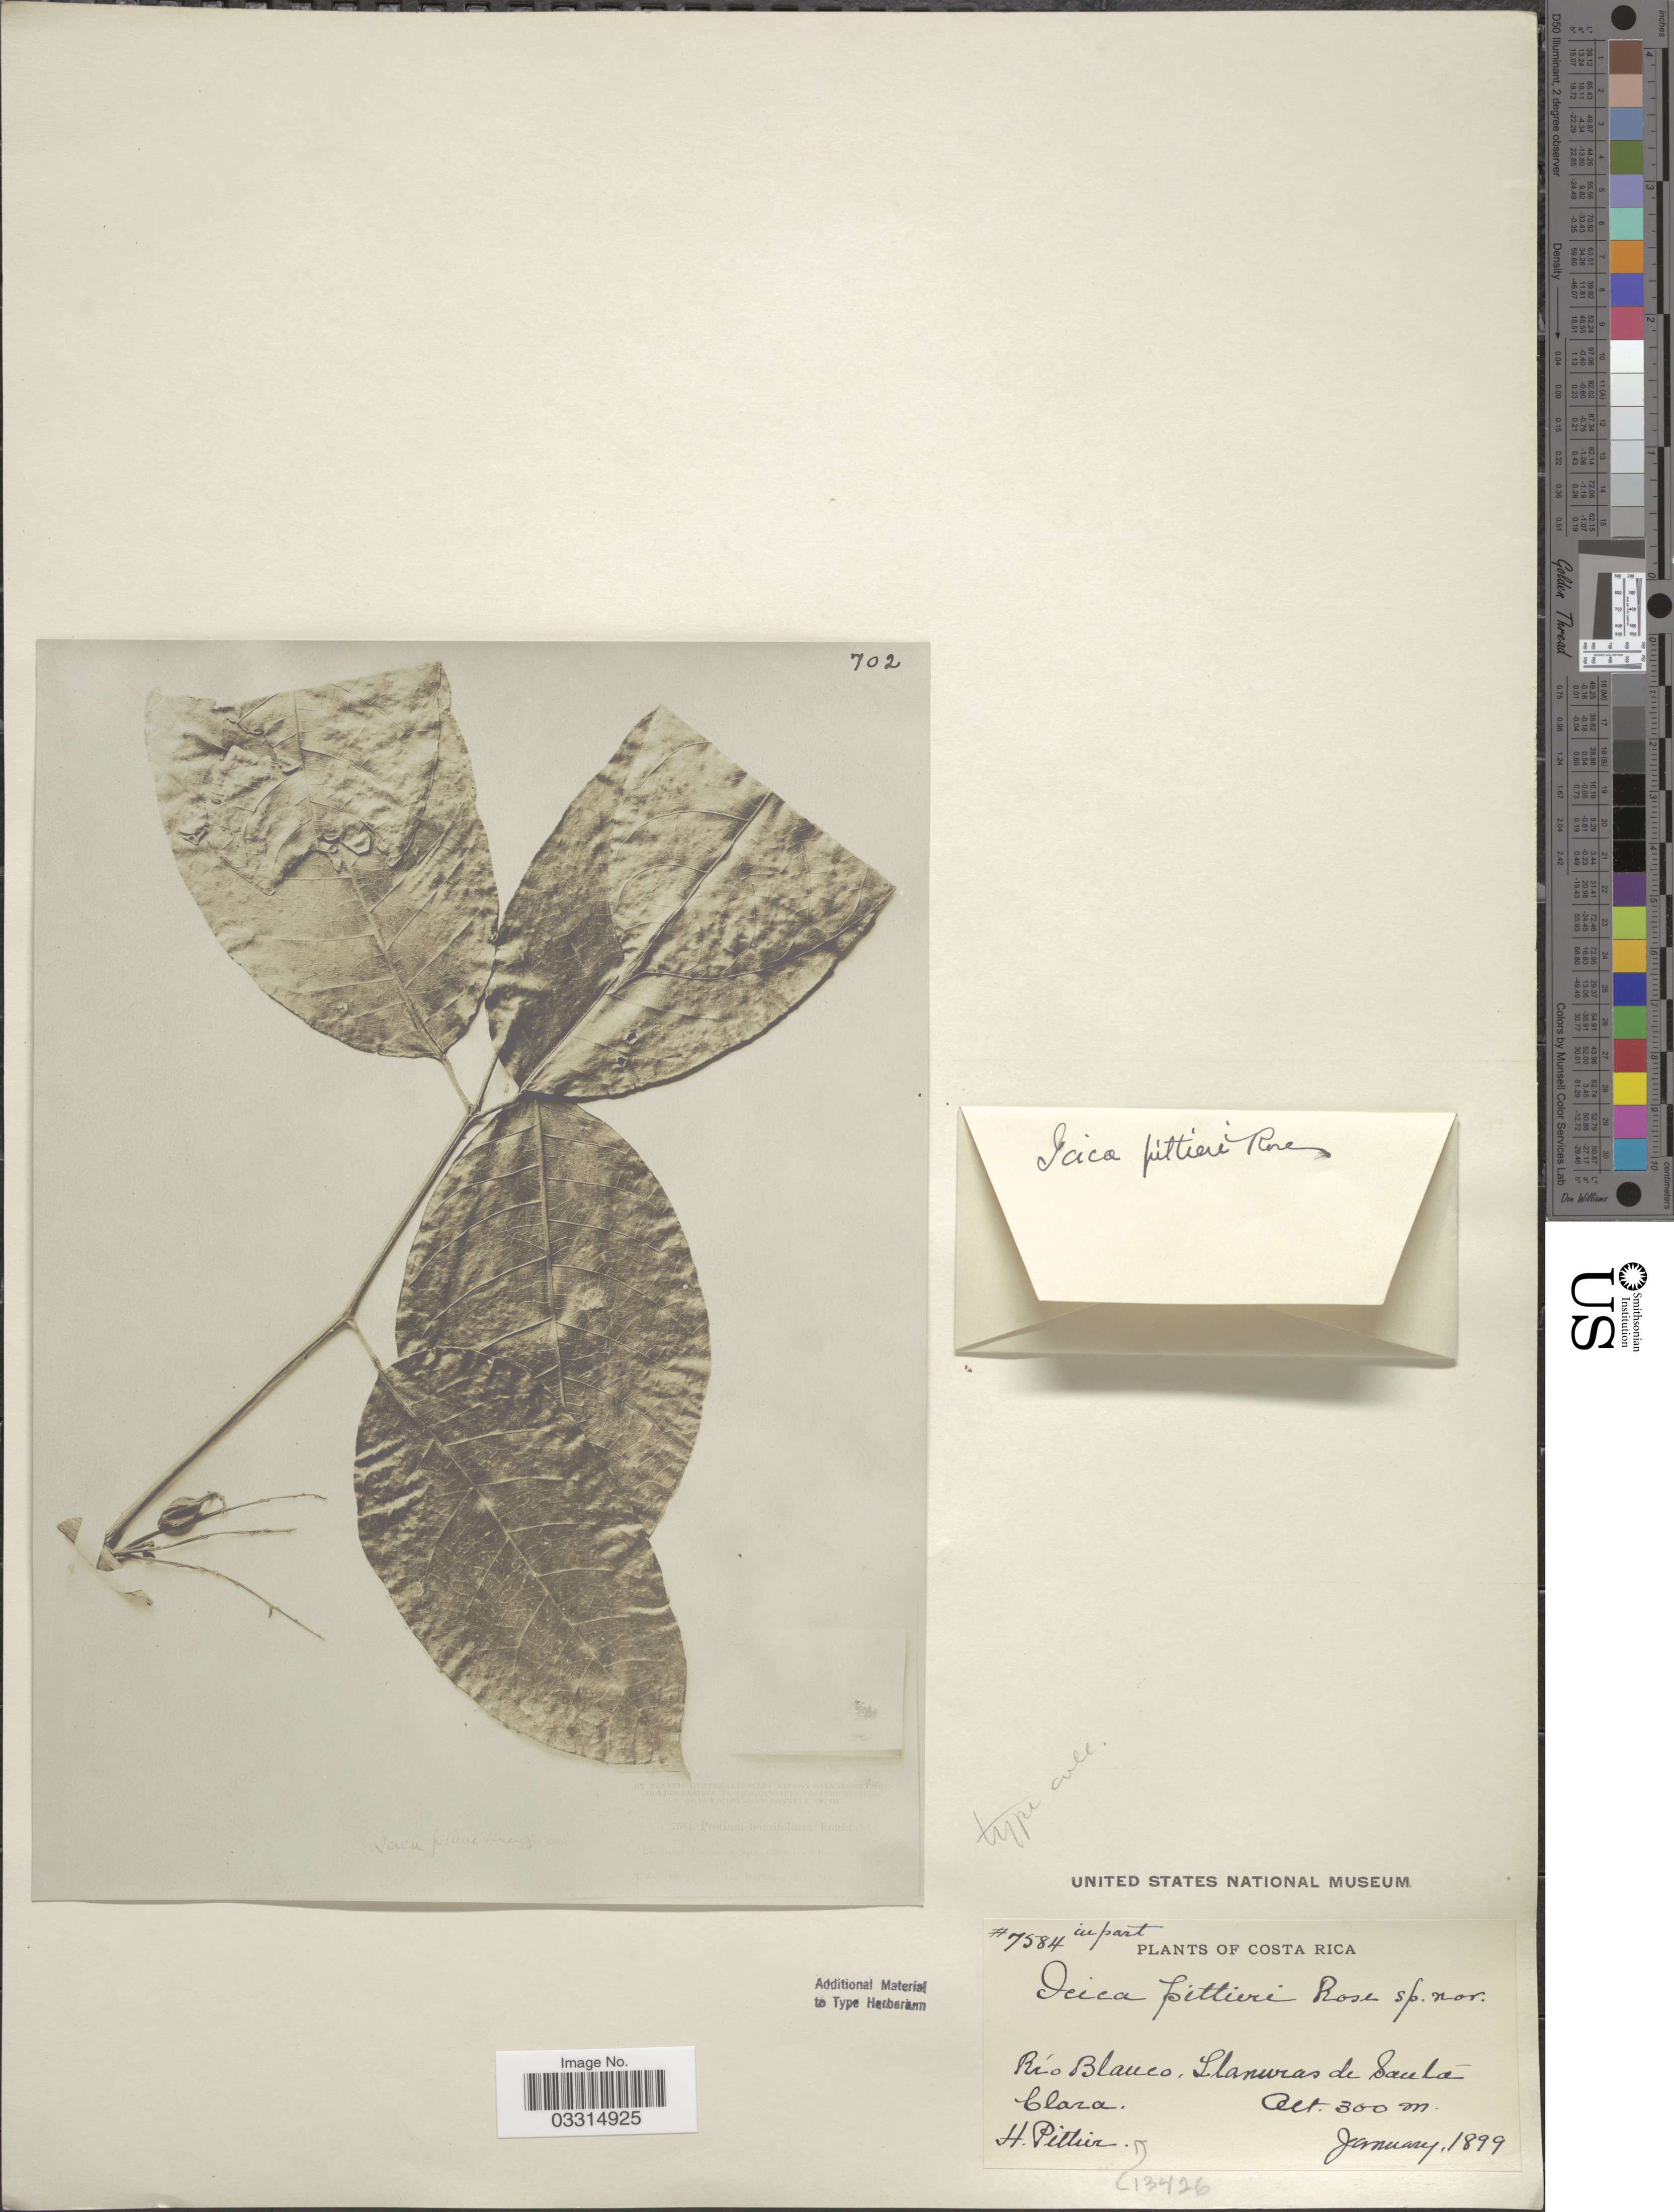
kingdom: Plantae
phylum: Tracheophyta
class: Magnoliopsida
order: Sapindales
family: Burseraceae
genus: Protium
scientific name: Protium unifoliolatum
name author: Engl.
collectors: H. F. Pittier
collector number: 13426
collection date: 1899-01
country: Costa Rica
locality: Río Blanco. Llanuras de Santa Clara.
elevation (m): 300